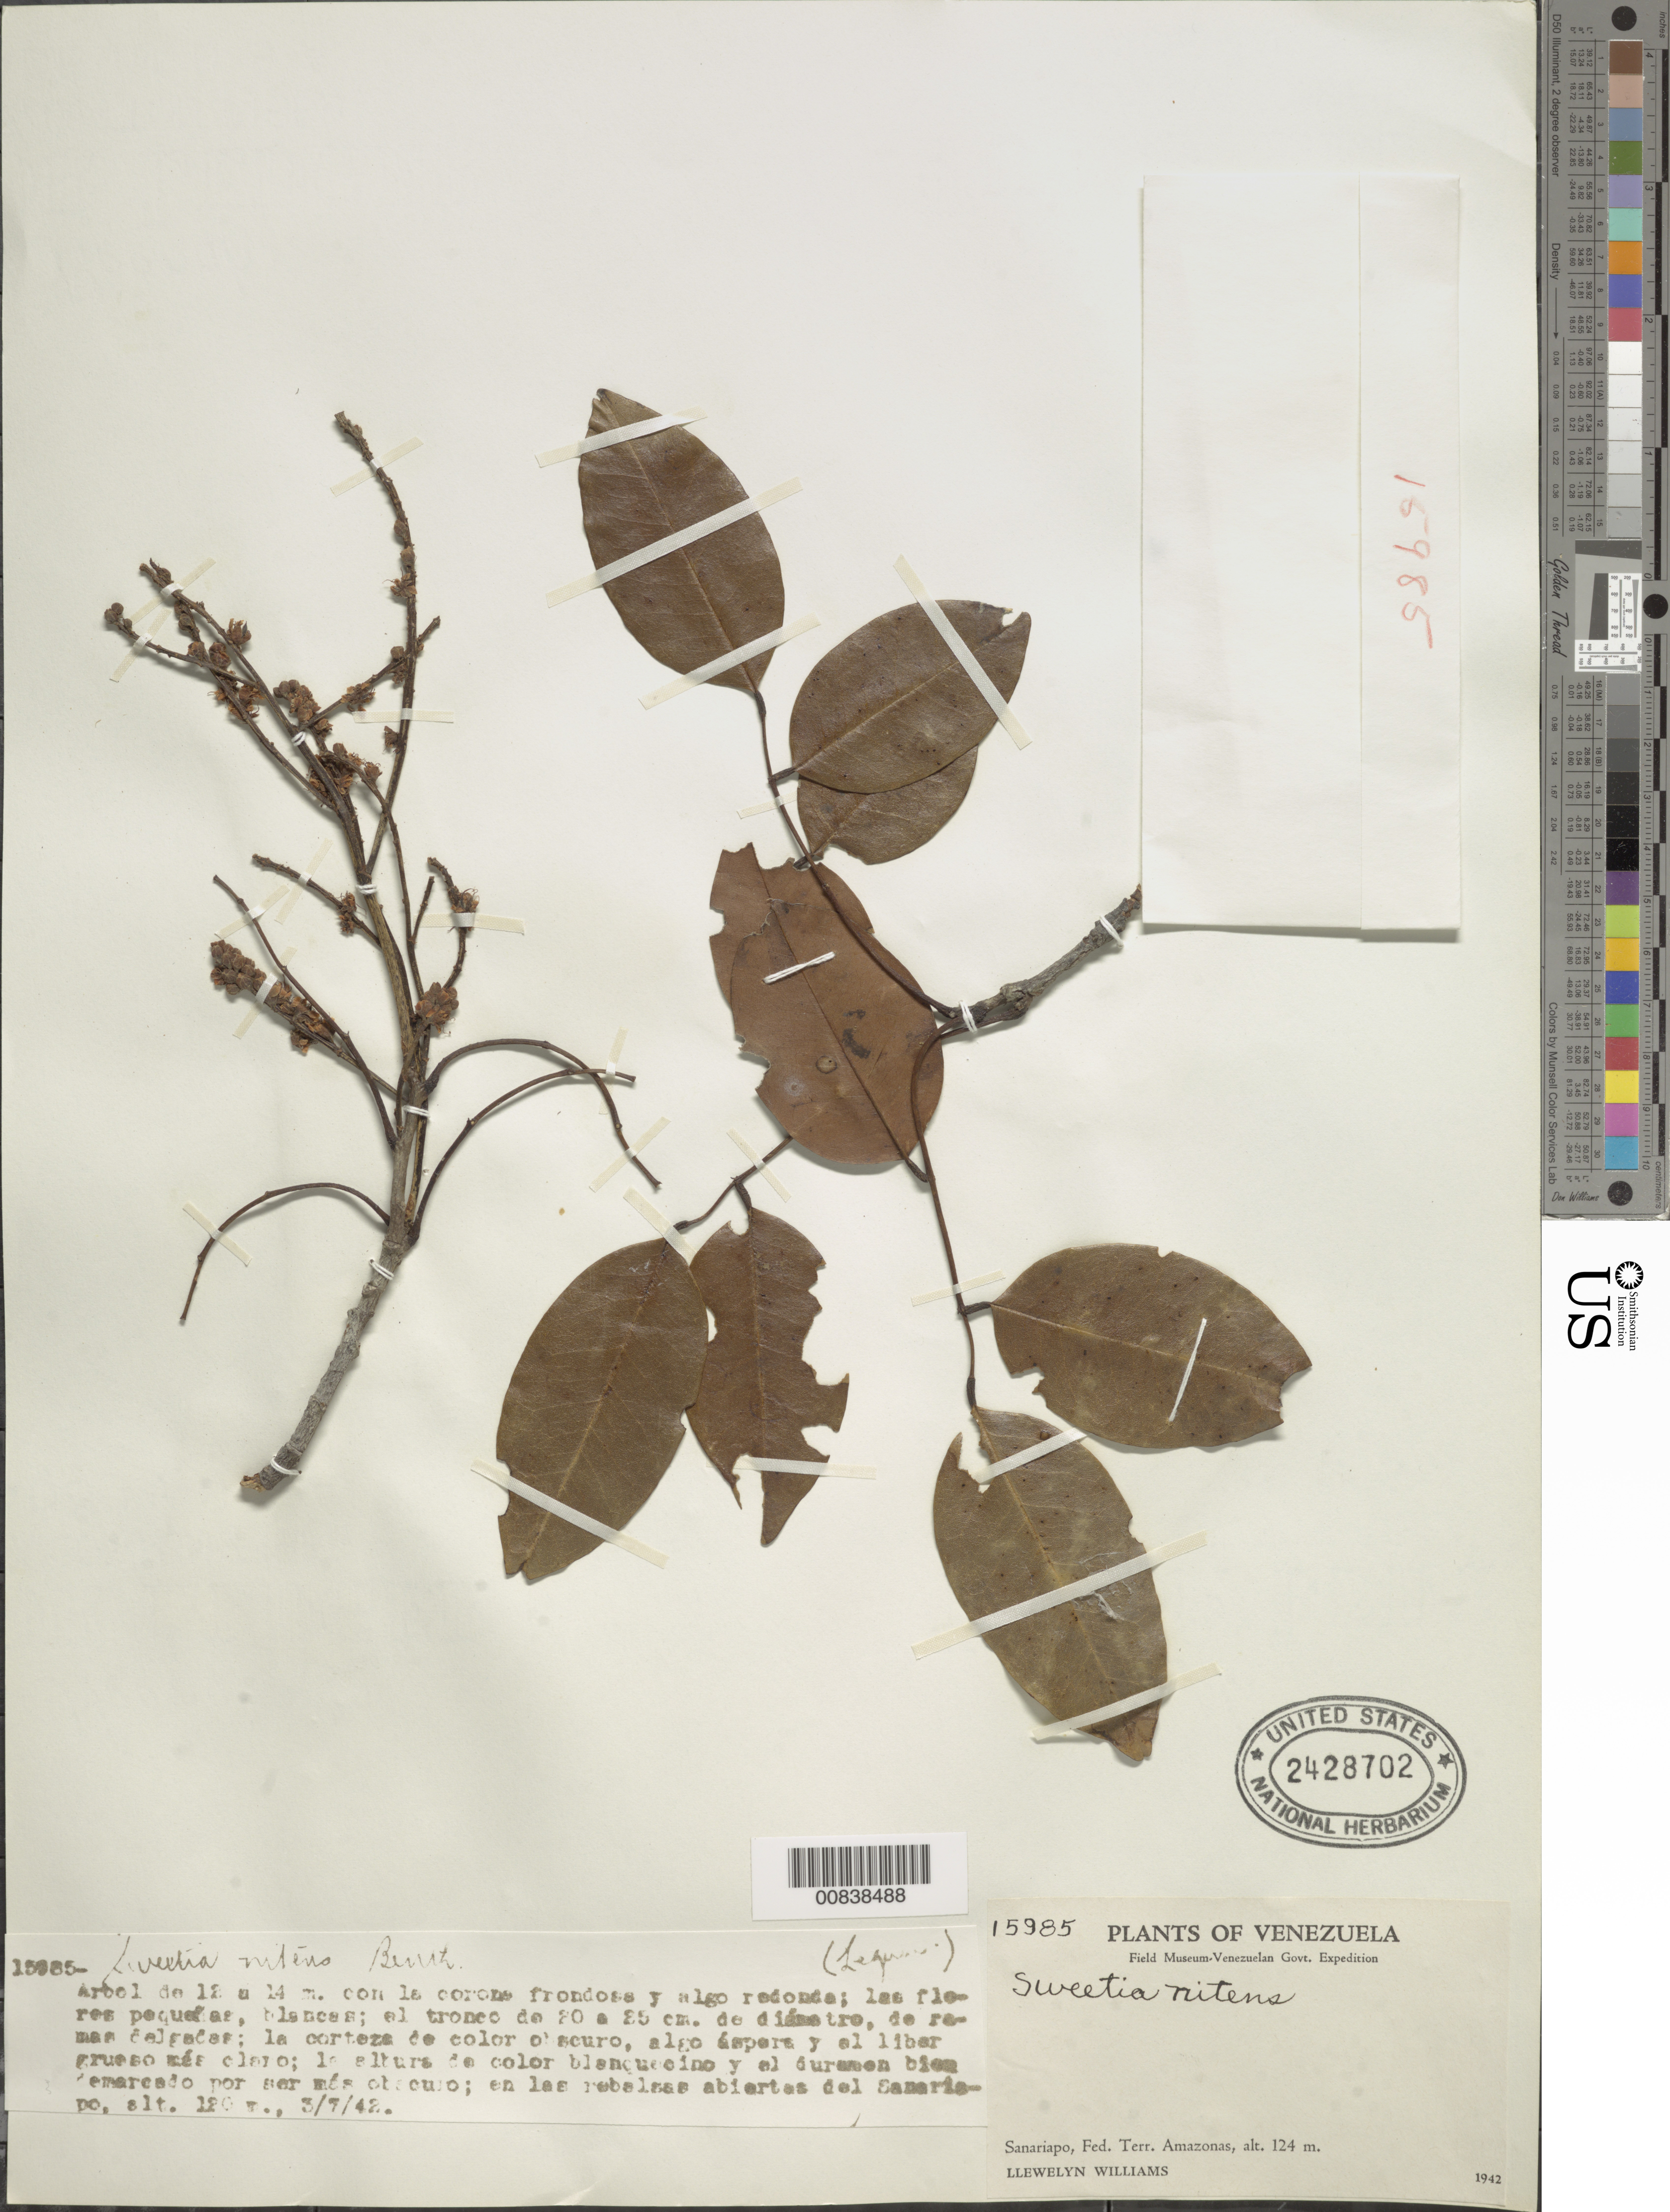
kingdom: Plantae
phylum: Tracheophyta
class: Magnoliopsida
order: Fabales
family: Fabaceae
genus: Acosmium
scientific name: Acosmium nitens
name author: (Vogel) Yakovlev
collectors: Ll. Williams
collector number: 15985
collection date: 1942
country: Venezuela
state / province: Amazonas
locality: Sanariapo, Fed. Terr. Amazonas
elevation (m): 124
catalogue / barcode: US 2428702